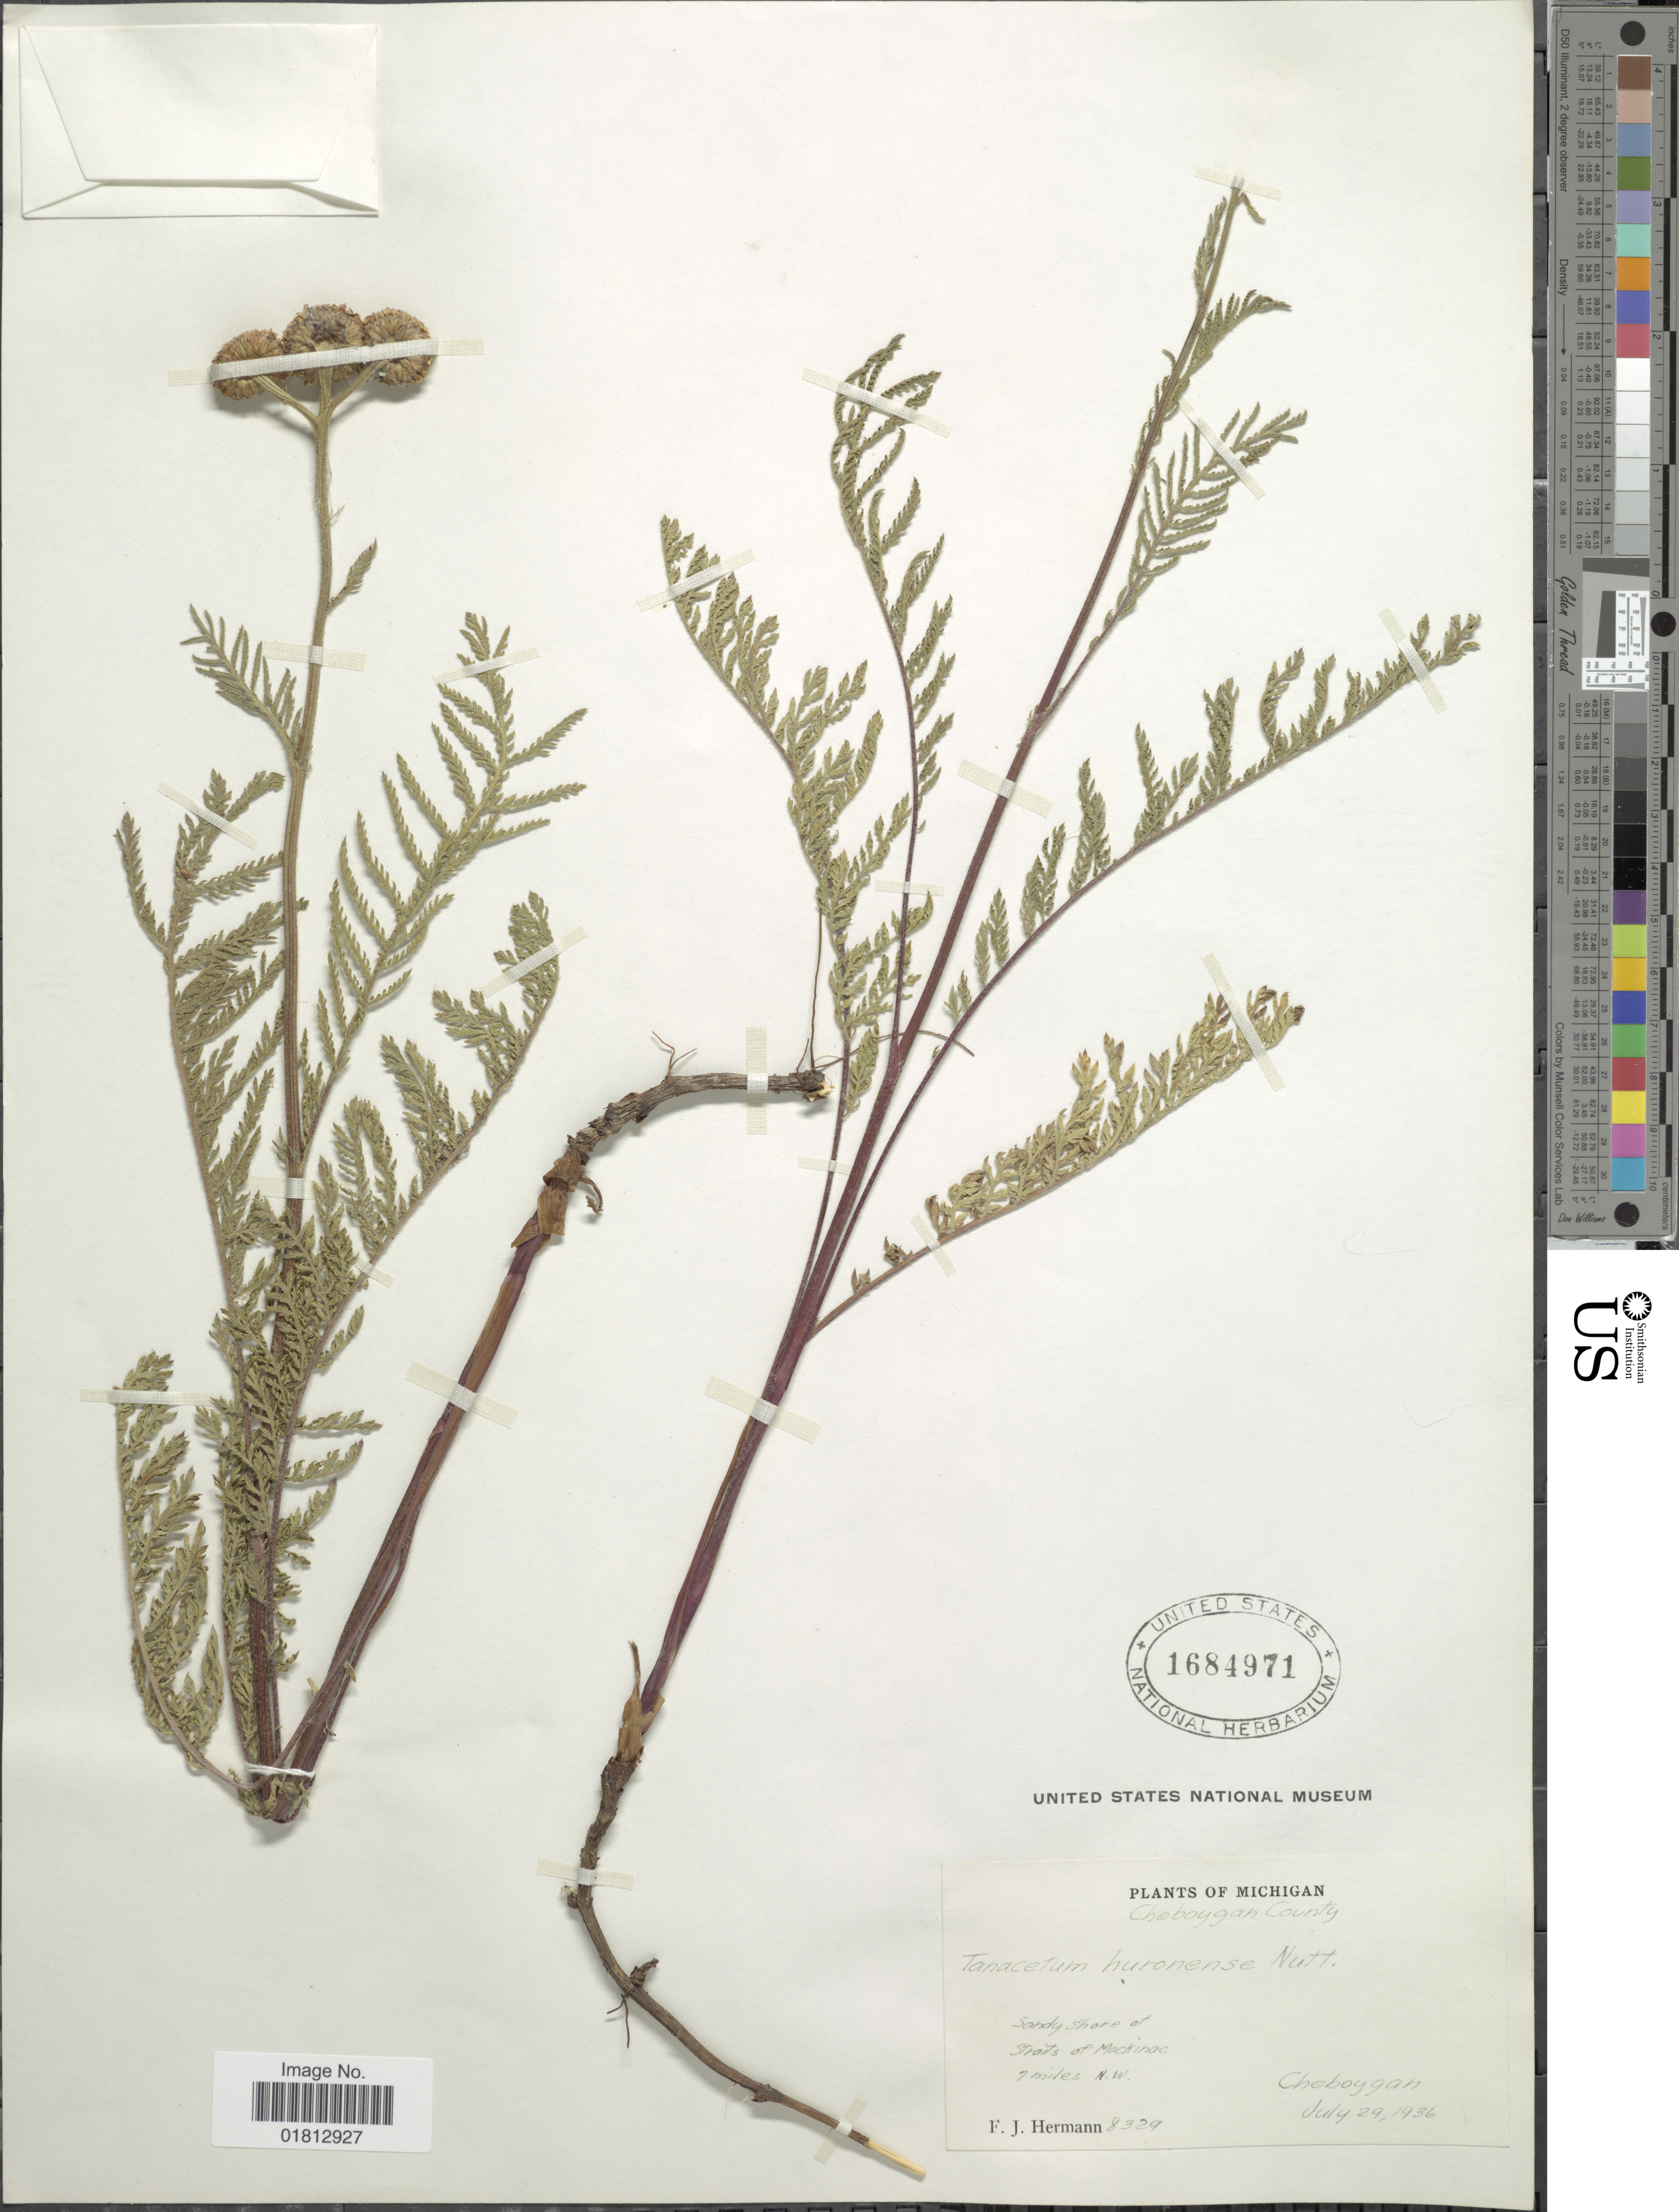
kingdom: Plantae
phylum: Tracheophyta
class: Magnoliopsida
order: Asterales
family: Asteraceae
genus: Tanacetum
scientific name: Tanacetum huronense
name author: Nutt.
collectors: F. J. Hermann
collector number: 8329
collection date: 1936-07-29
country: United States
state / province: Michigan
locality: Cheboygan County, Straits of Mackinac, 7 miles N. W., Cheboygan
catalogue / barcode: US 1684971